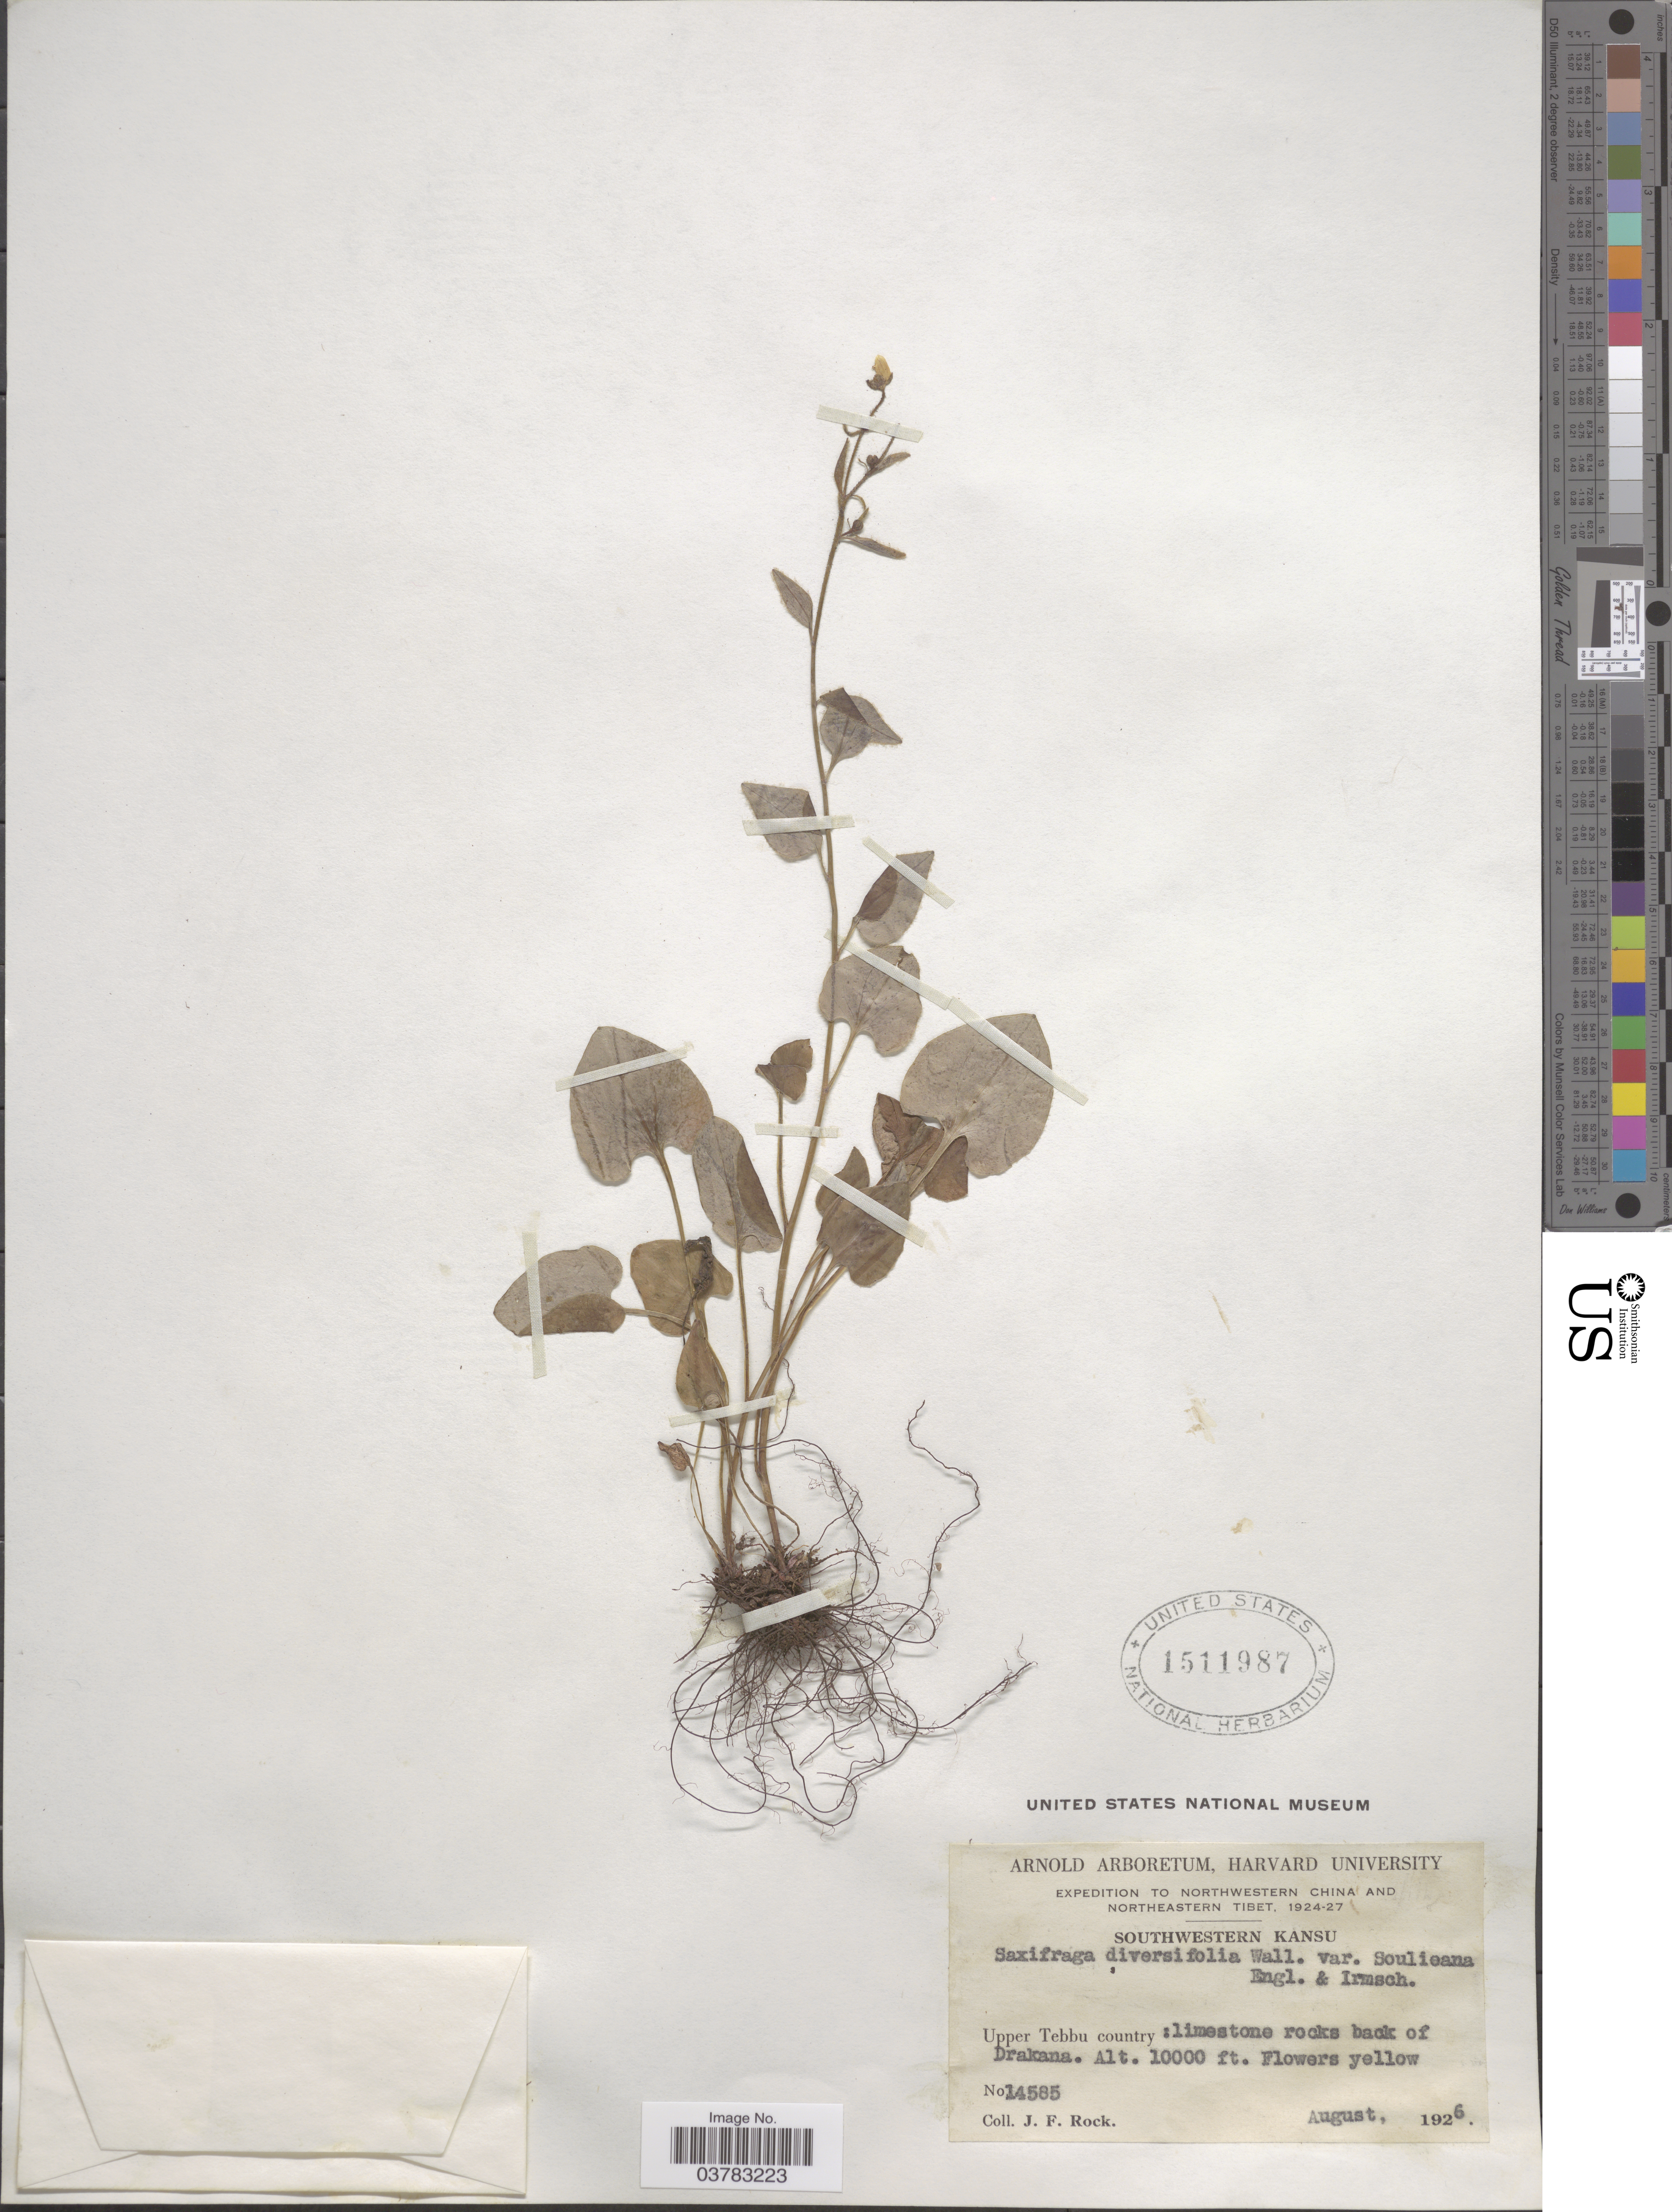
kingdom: Plantae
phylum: Tracheophyta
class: Magnoliopsida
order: Saxifragales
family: Saxifragaceae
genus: Saxifraga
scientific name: Saxifraga diversifolia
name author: Wall.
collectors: J. Rock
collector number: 14585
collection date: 1926-08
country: China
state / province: Gansu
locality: Expedition to Northwestern China and Northeastern Tibet, 1924-27. Southwestern Kansu. Upper Tebbu country: limestone rocks back of Drakana.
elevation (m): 3048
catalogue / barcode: US 1511987